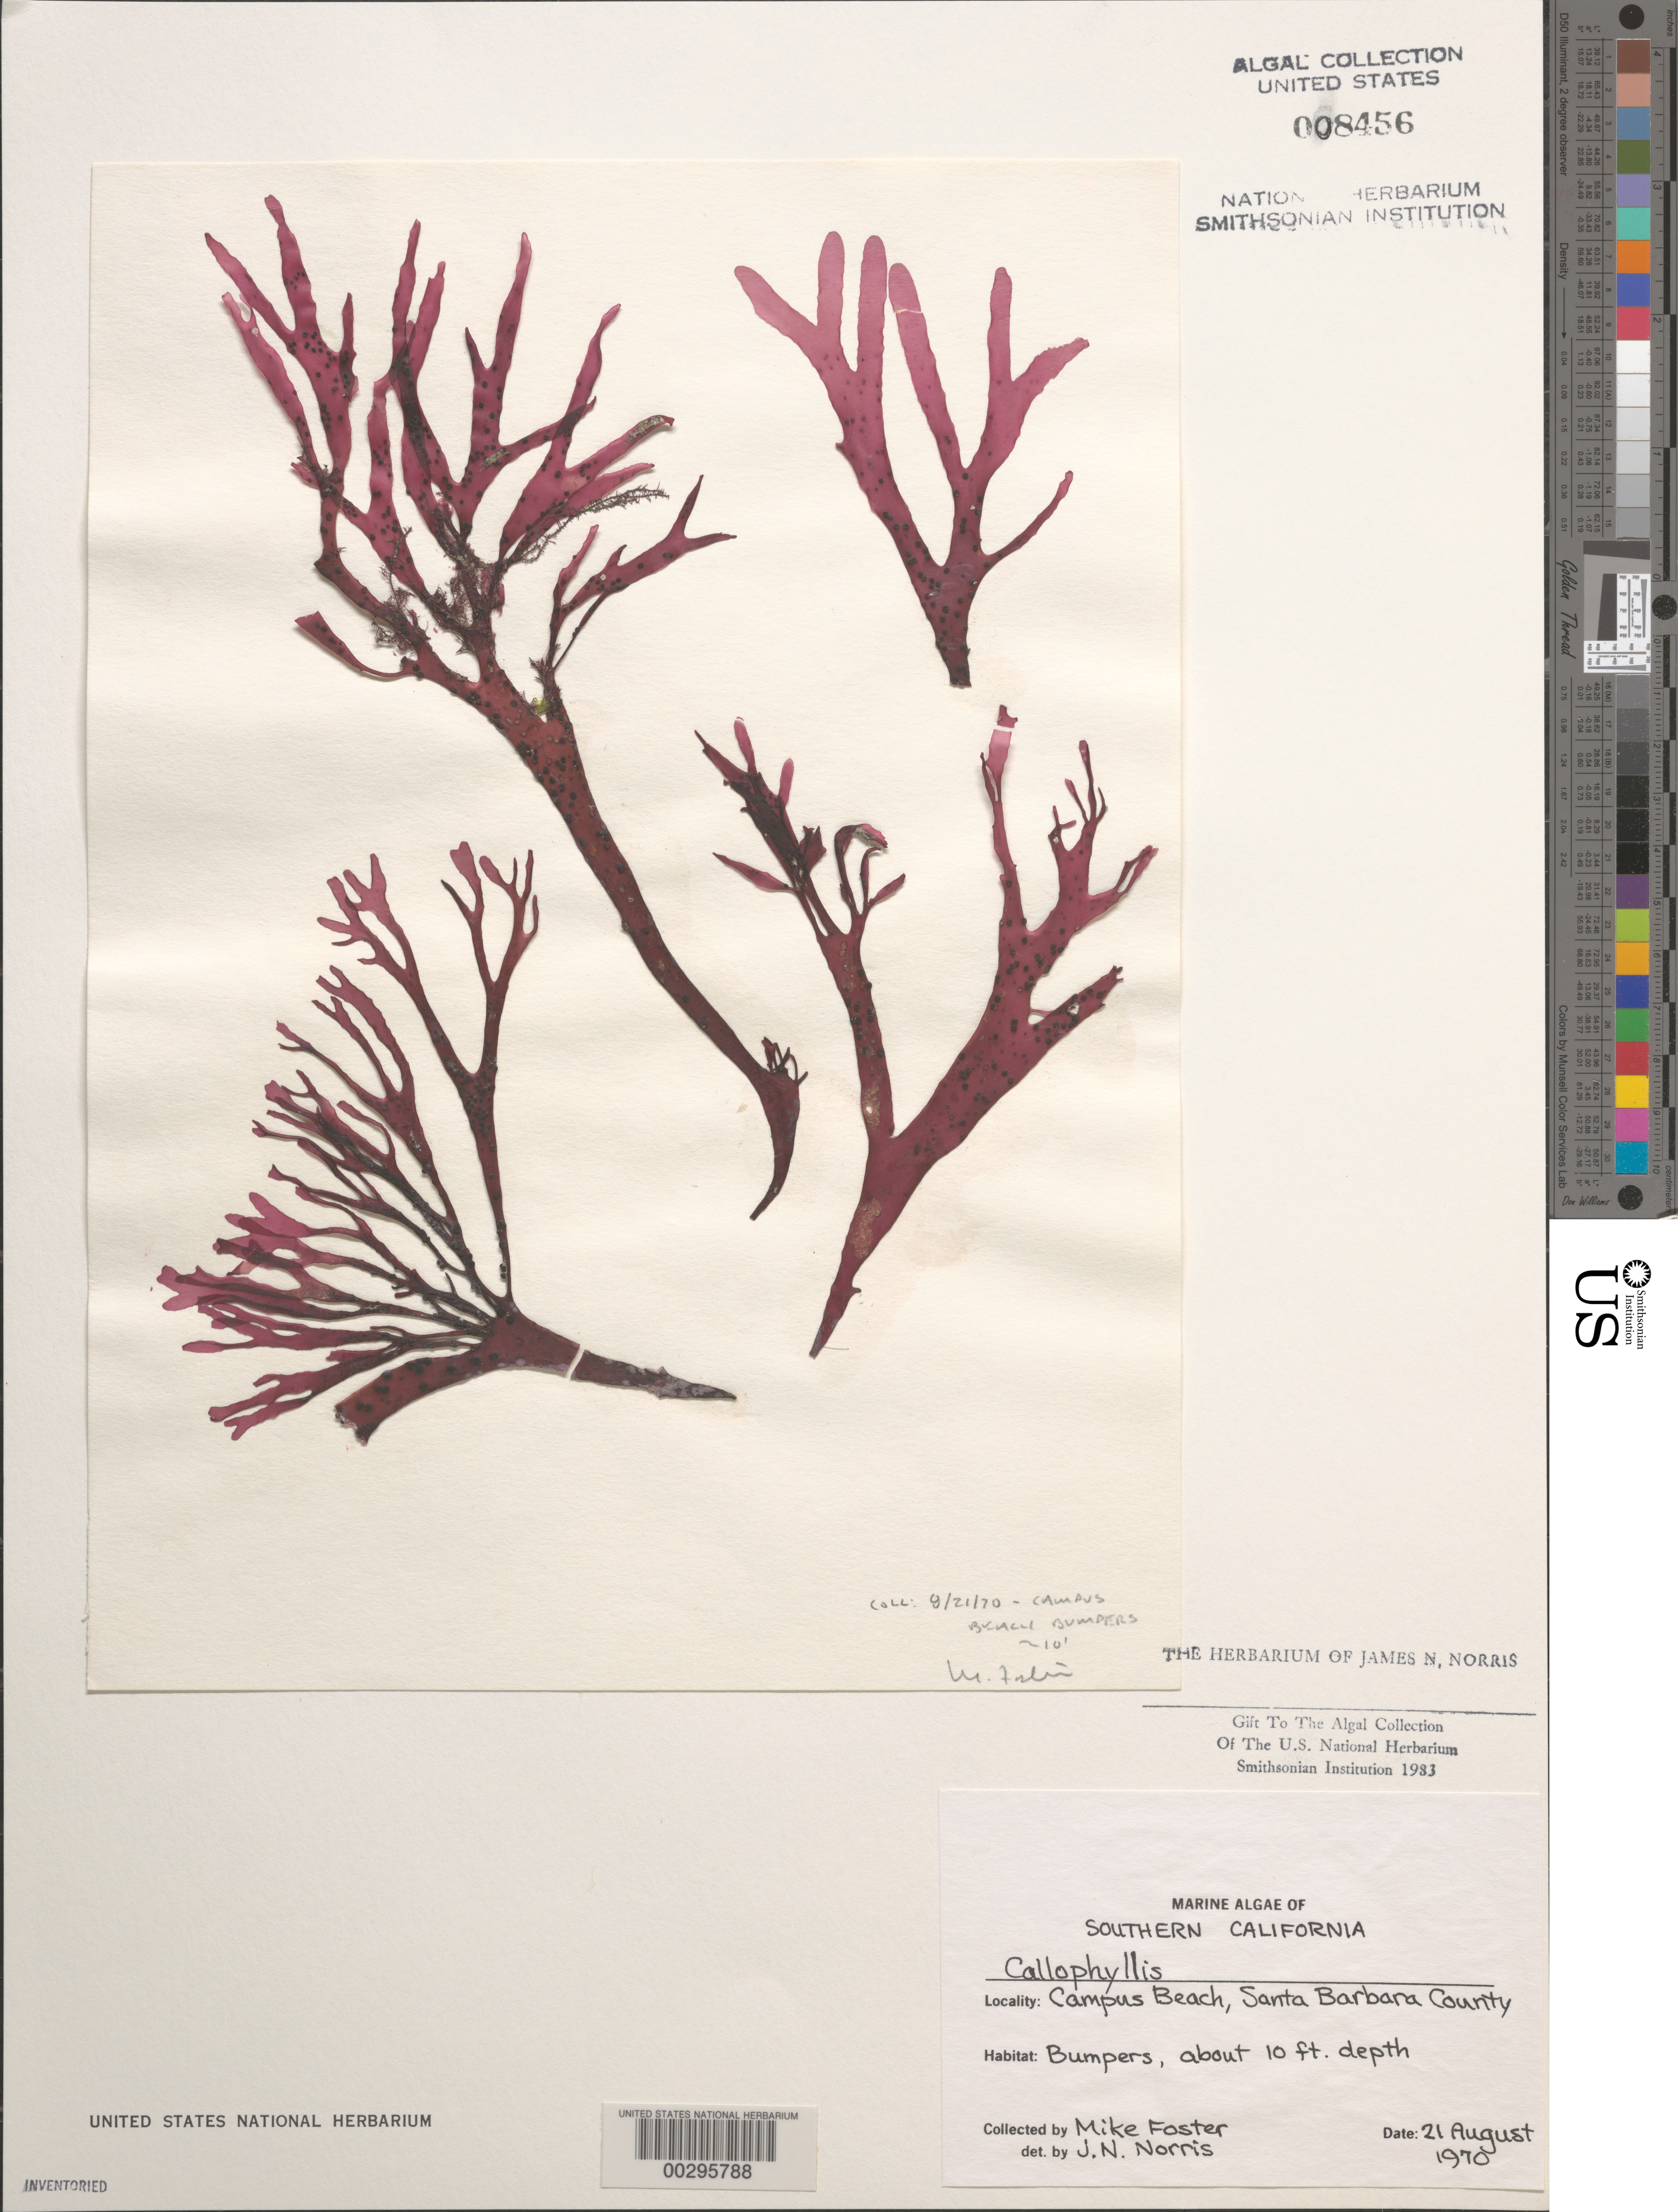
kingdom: Plantae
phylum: Rhodophyta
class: Florideophyceae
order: Gigartinales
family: Kallymeniaceae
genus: Callophyllis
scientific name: Callophyllis sp.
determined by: Norris, James N.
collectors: M. Foster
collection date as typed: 21 Aug 1970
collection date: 1970-08-21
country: United States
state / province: California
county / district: Santa Barbara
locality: Campus Beach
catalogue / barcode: US 8456